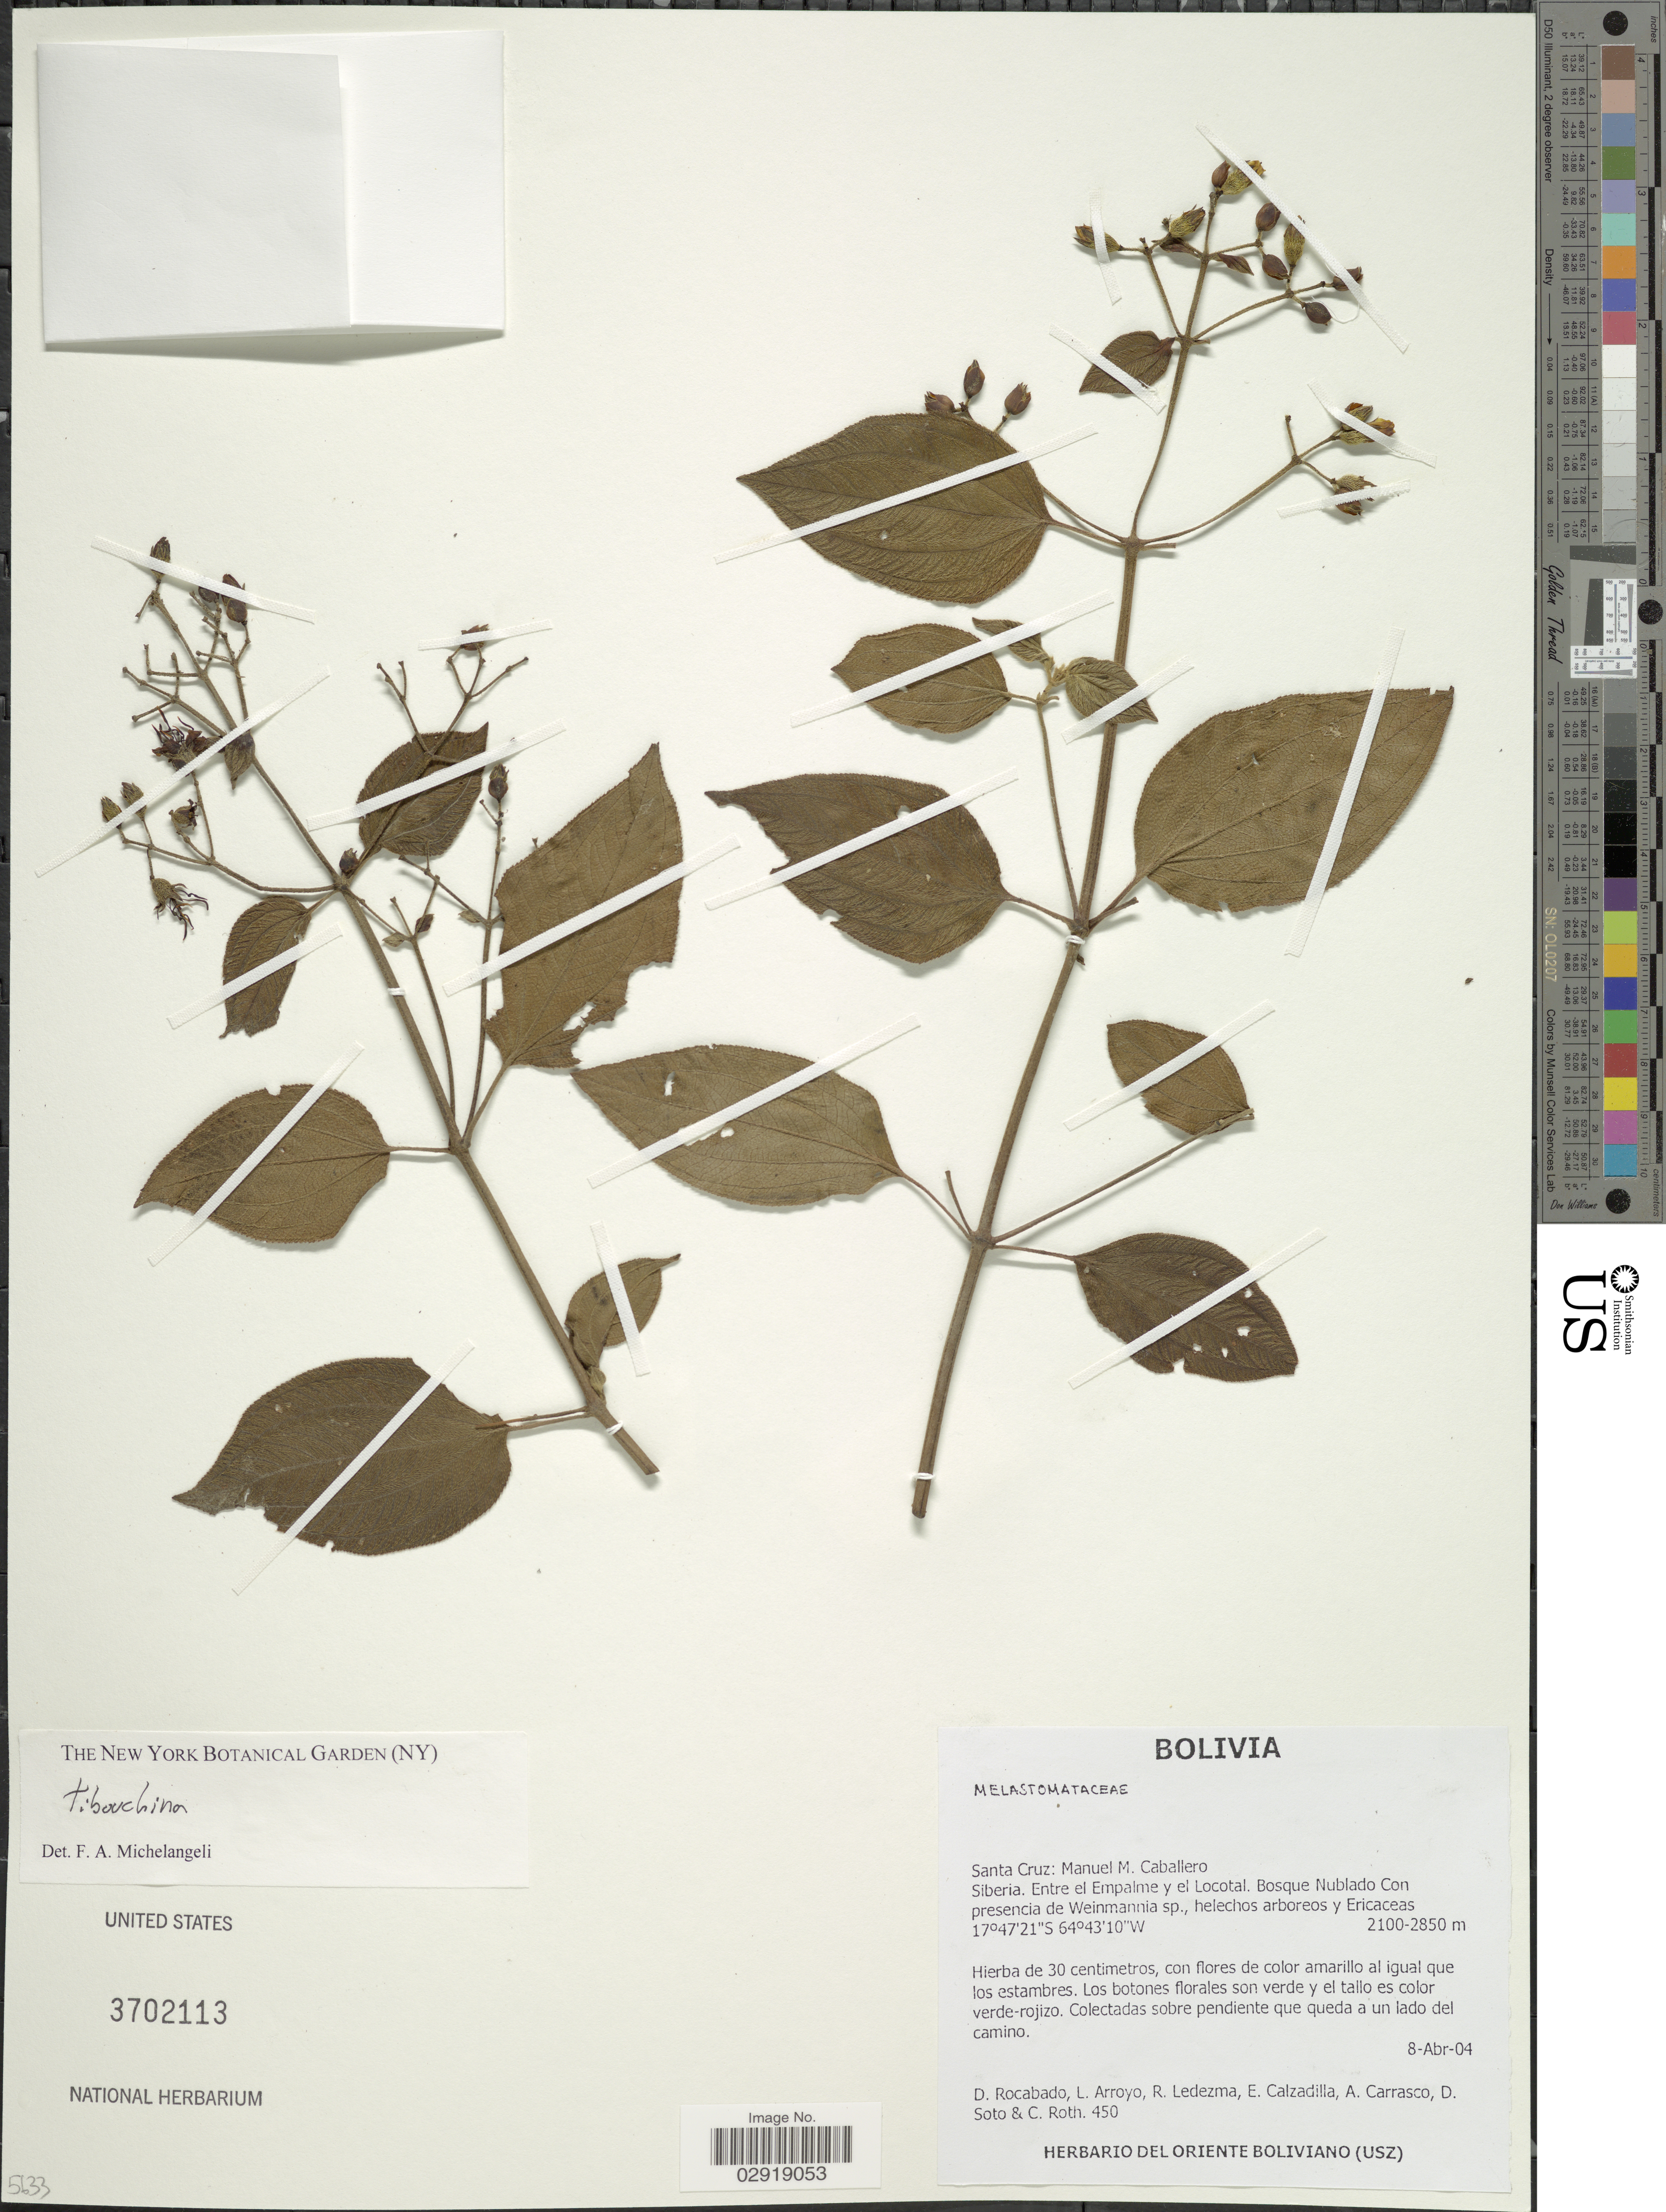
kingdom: Plantae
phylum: Tracheophyta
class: Magnoliopsida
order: Myrtales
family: Melastomataceae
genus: Chaetogastra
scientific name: Chaetogastra sp.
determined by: Michelangeli, F. A.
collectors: D. Rocabado, L. Arroyo, R. Ledezma, E. Calzadilla & et al.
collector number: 450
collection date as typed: Transcribed d/m/y: 8/4/4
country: Bolivia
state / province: Santa Cruz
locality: Manuel M. Caballero. Siberia. Entre el Empalme y el locotal. Bosque Nublado Con presencia de Weinmannia sp., helechos arboreos y Ericaceas.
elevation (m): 2100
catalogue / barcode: US 3702113